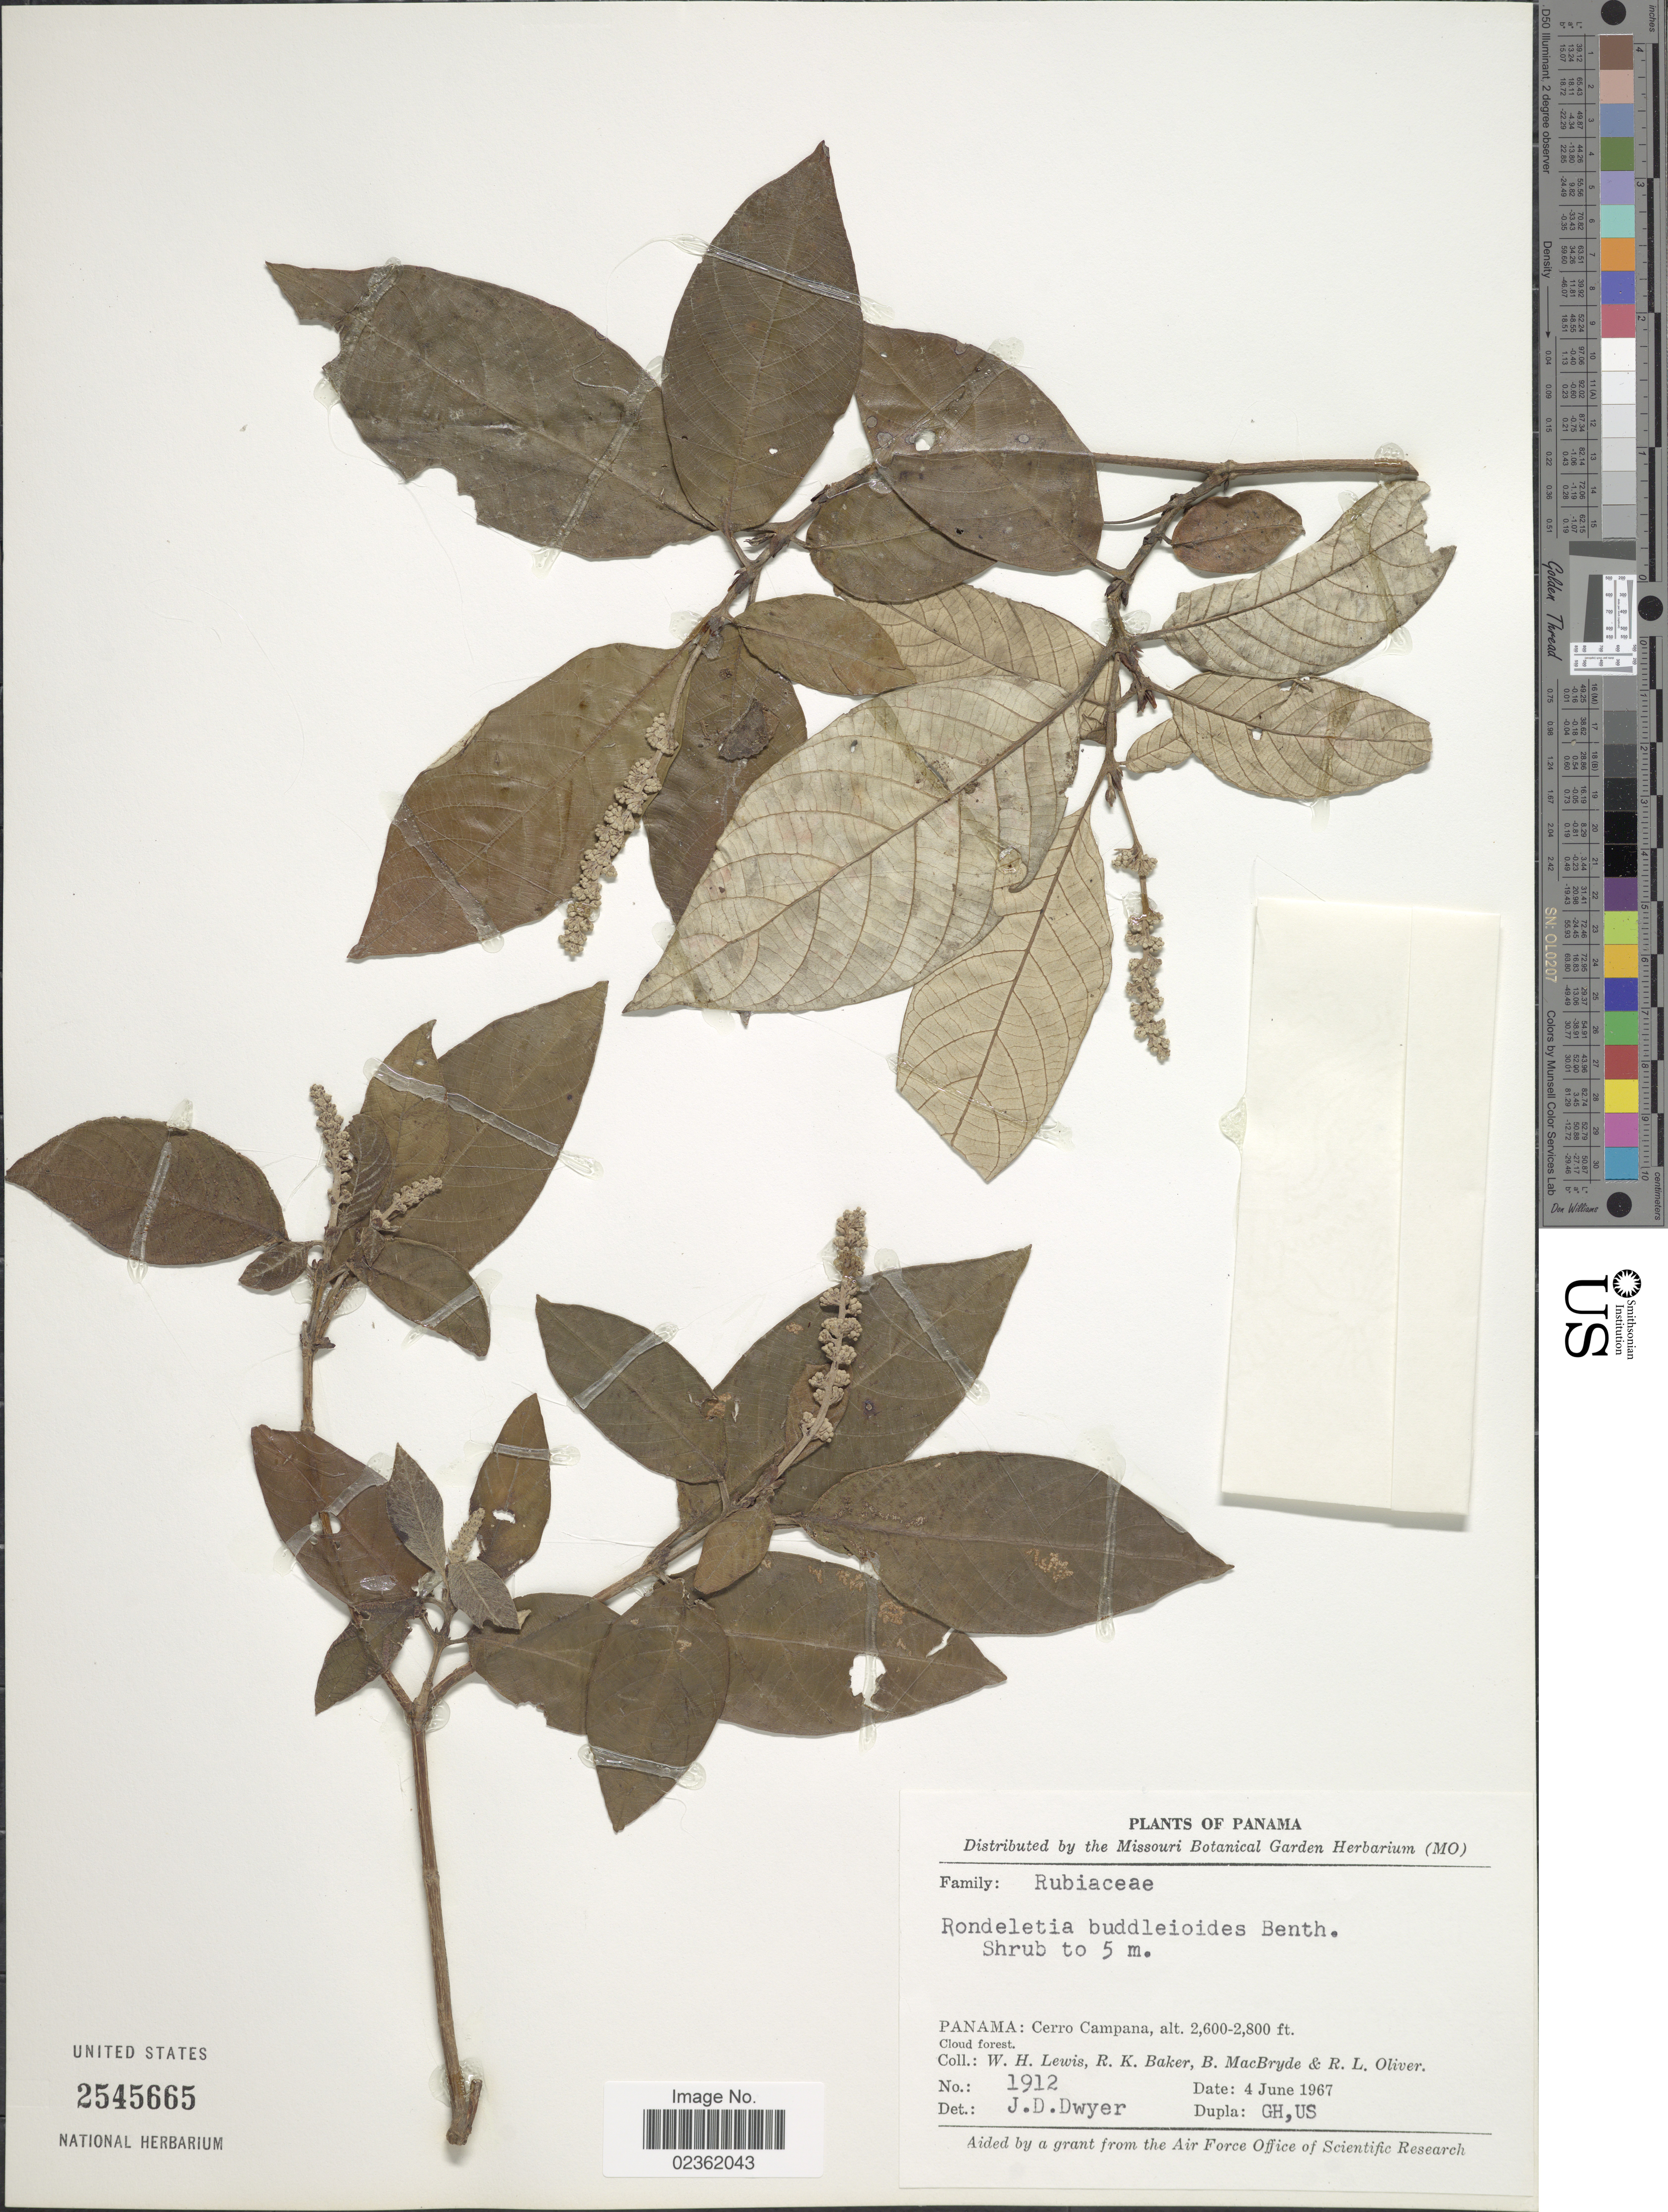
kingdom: Plantae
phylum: Tracheophyta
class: Magnoliopsida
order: Gentianales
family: Rubiaceae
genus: Rondeletia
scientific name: Rondeletia buddleioides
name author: Benth.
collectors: W. H. Lewis, R. K. Baker, B. MacBryde & R. Oliver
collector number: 1912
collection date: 1967-06-04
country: Panama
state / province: Panamá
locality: Panama [unsure placement]: Cerro Campana.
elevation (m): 792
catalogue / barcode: US 2545665